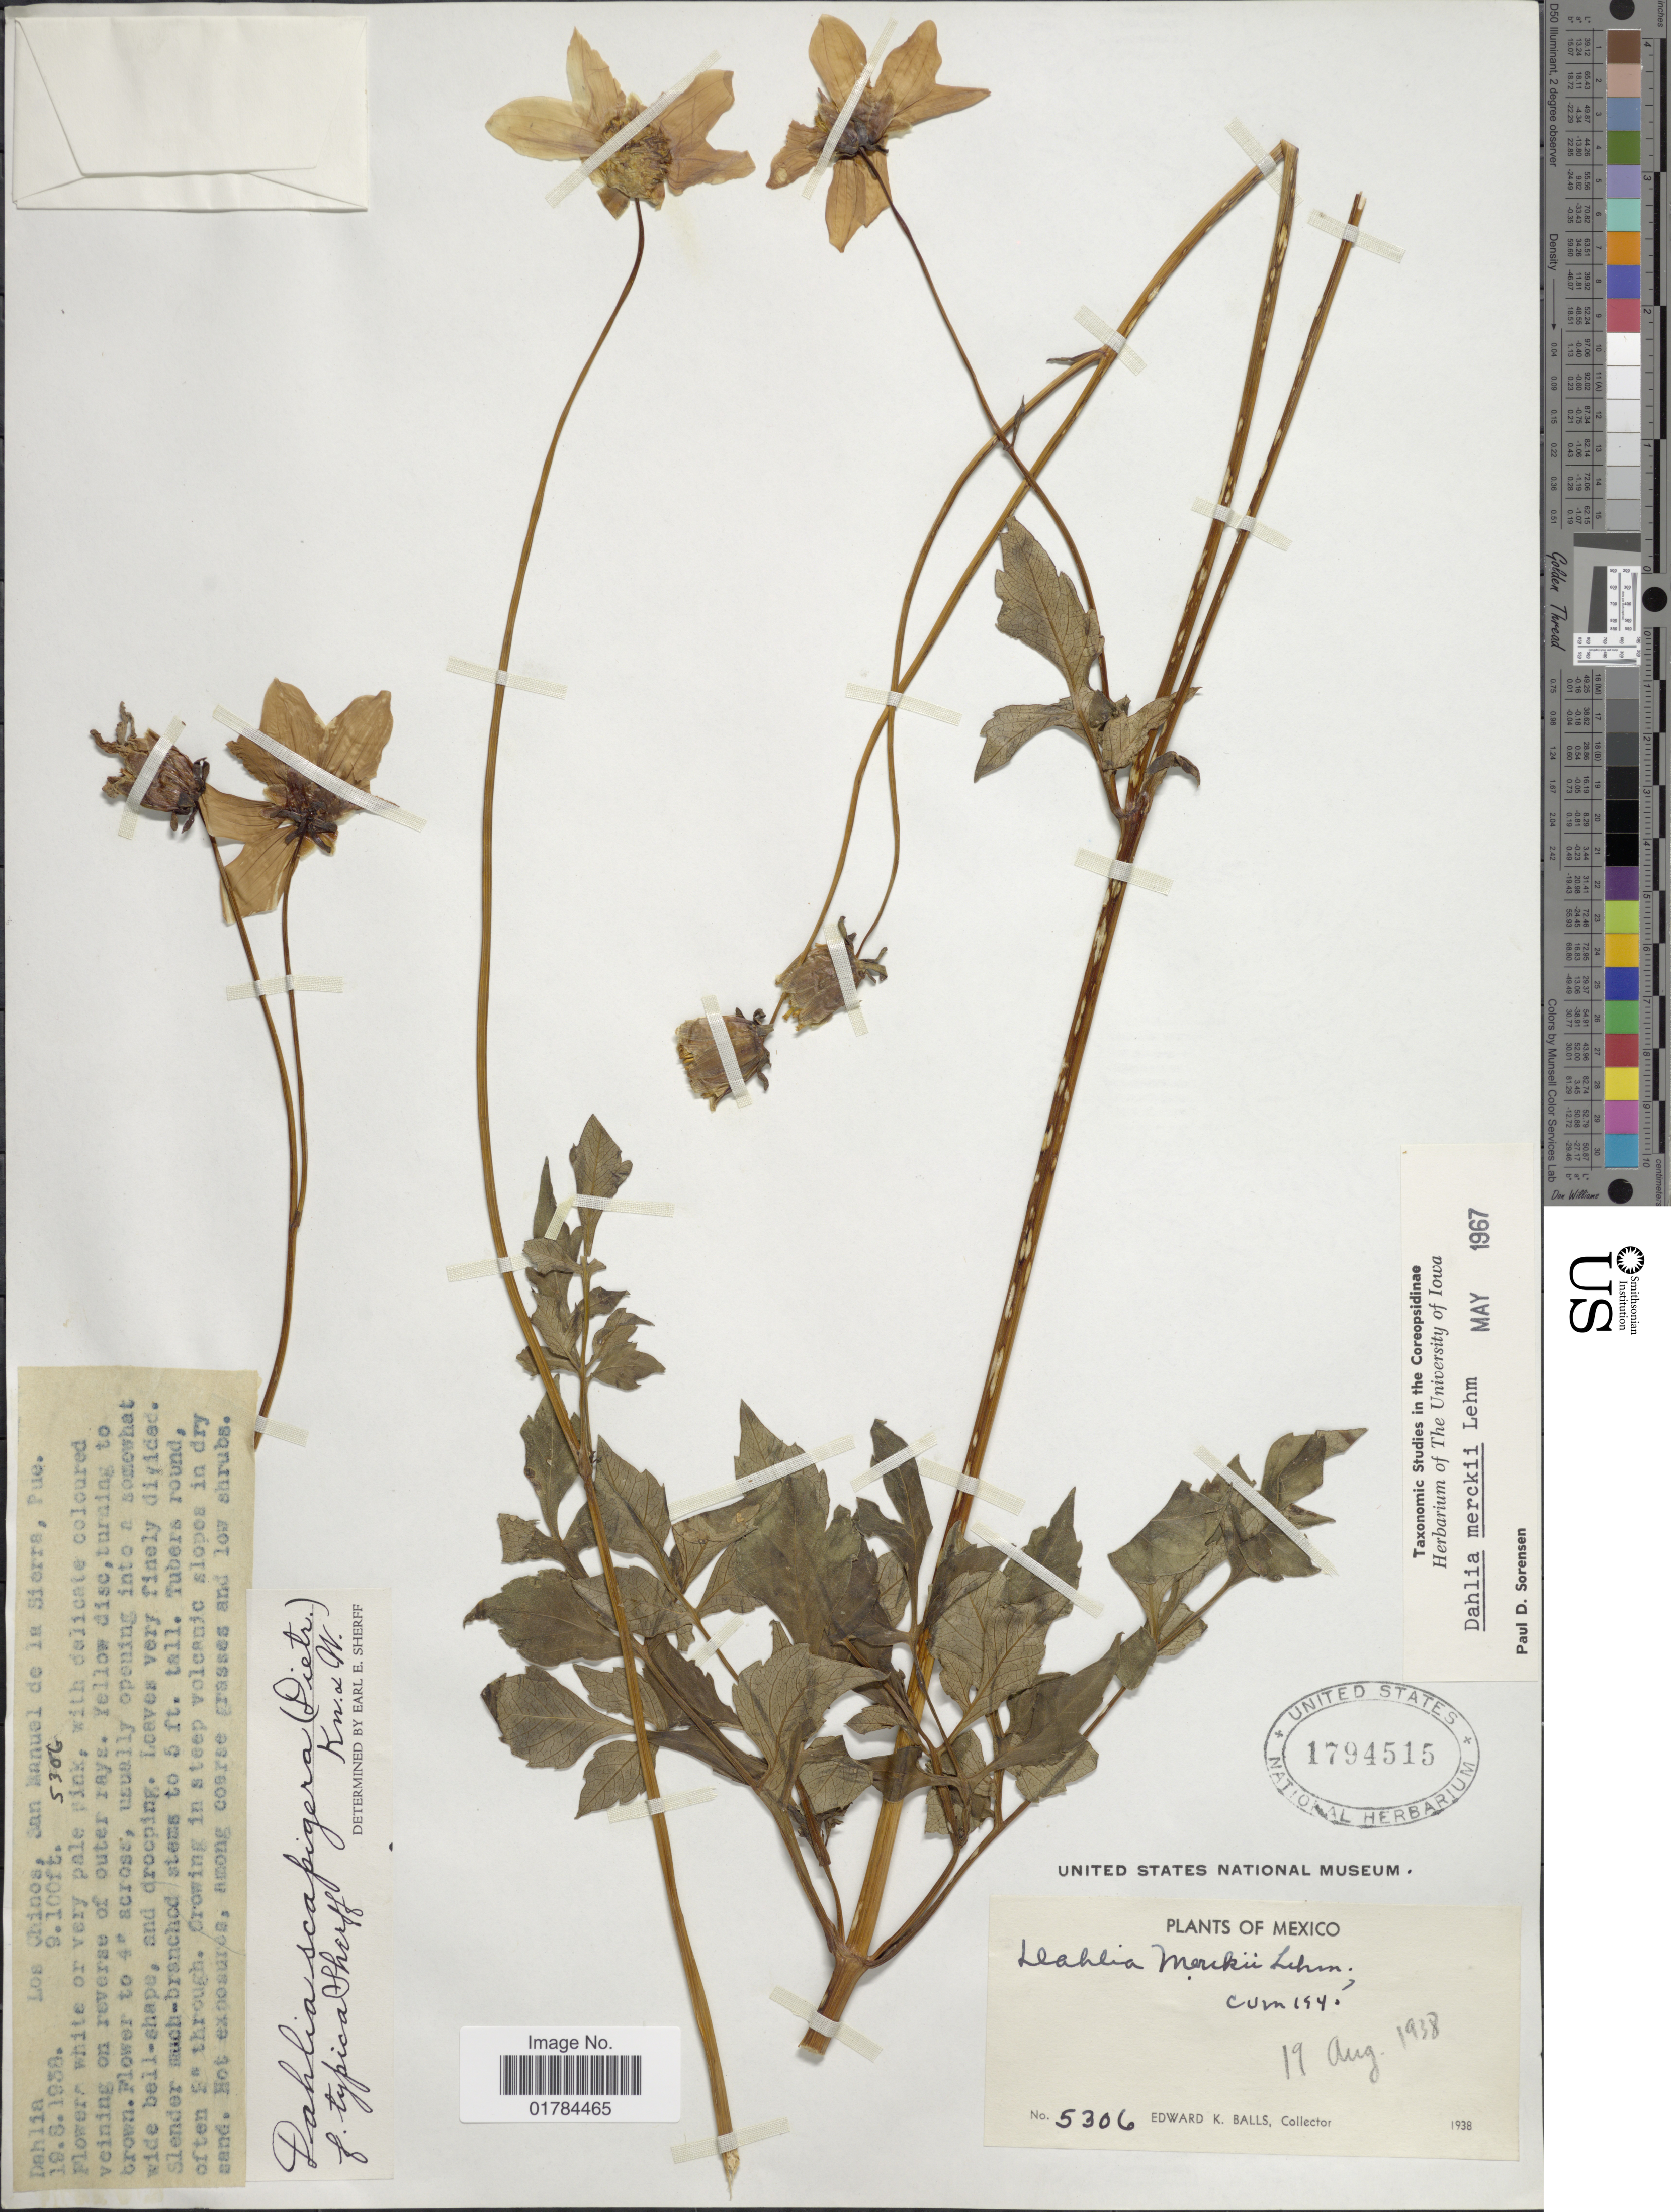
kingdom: Plantae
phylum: Tracheophyta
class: Magnoliopsida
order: Asterales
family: Asteraceae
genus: Dahlia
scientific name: Dahlia merckii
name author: Lehm.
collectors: E. K. Balls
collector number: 5306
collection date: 1938-08-19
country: Mexico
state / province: Puebla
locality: Los Chinos, San Chinos, San Manuel de la Sierra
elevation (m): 2774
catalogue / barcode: US 1794515